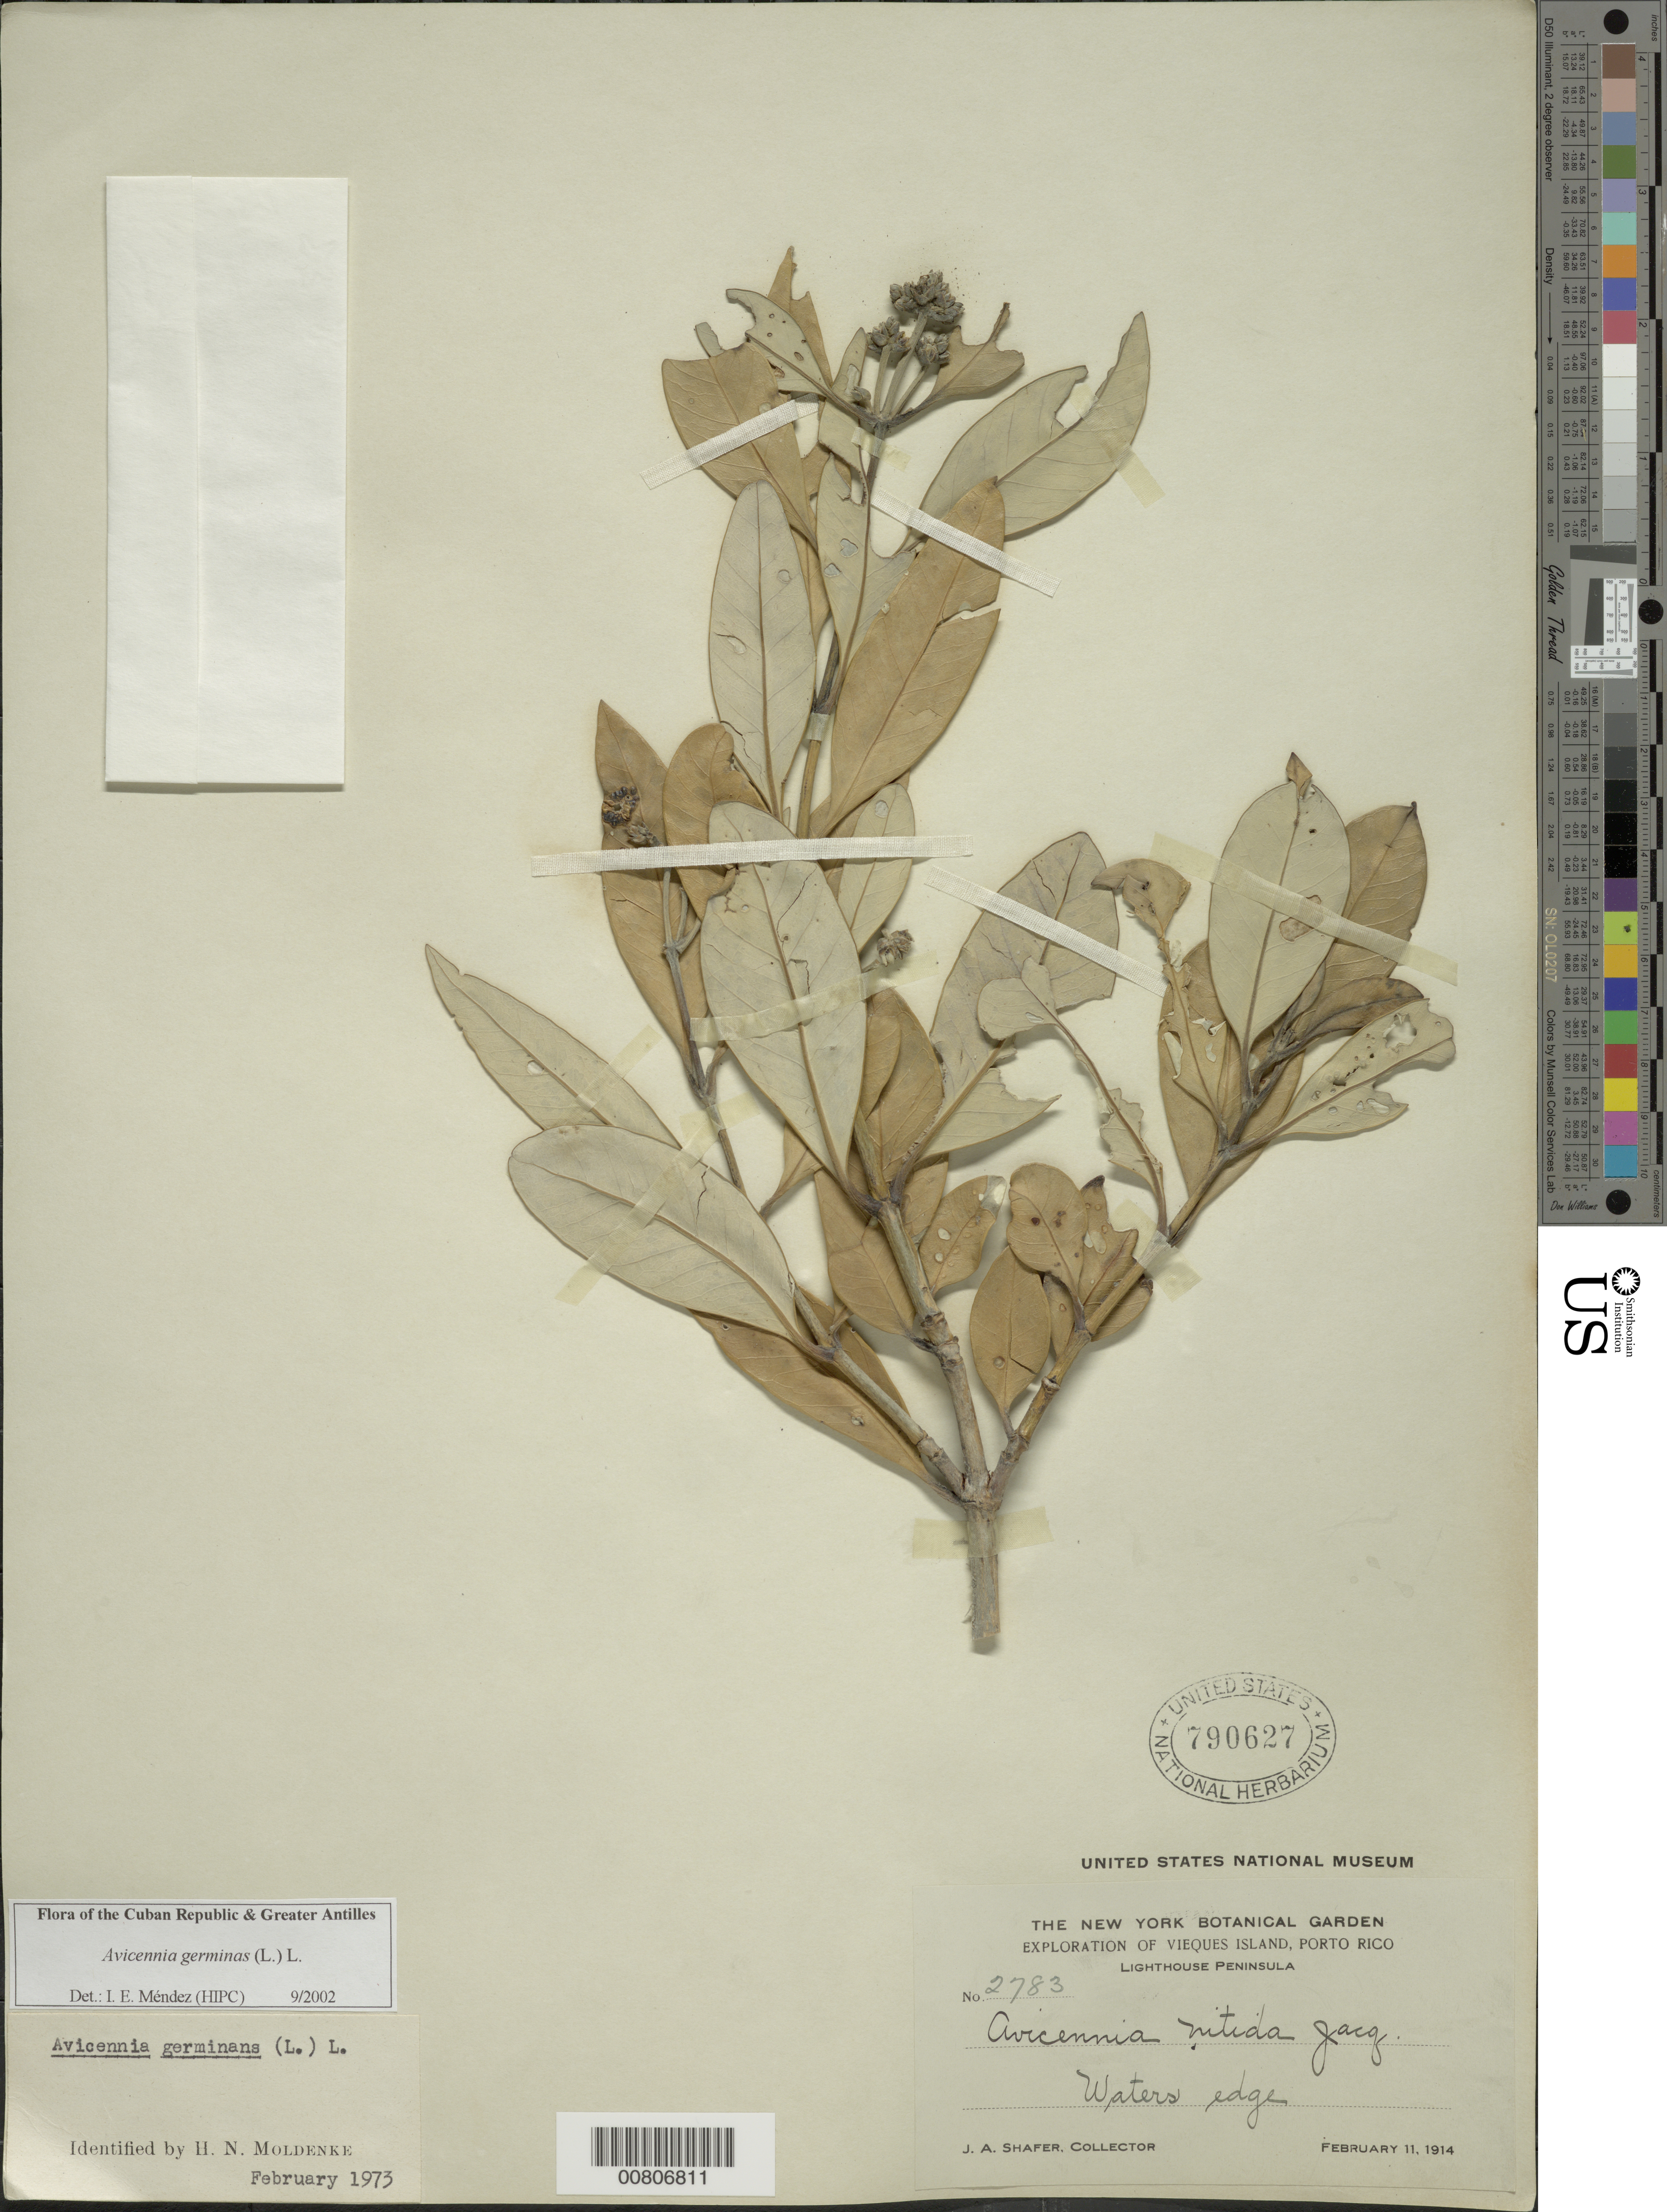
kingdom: Plantae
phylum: Tracheophyta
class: Magnoliopsida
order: Lamiales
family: Acanthaceae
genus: Avicennia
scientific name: Avicennia germinans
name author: (L.) L.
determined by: Méndez, Isidro E., (HIPC)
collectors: J. A. Shafer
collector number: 2783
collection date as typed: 11 Feb 1914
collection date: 1914-02-11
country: Puerto Rico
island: Vieques I.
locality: Lighthouse Peninsula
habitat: Waters edge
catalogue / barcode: US 790627